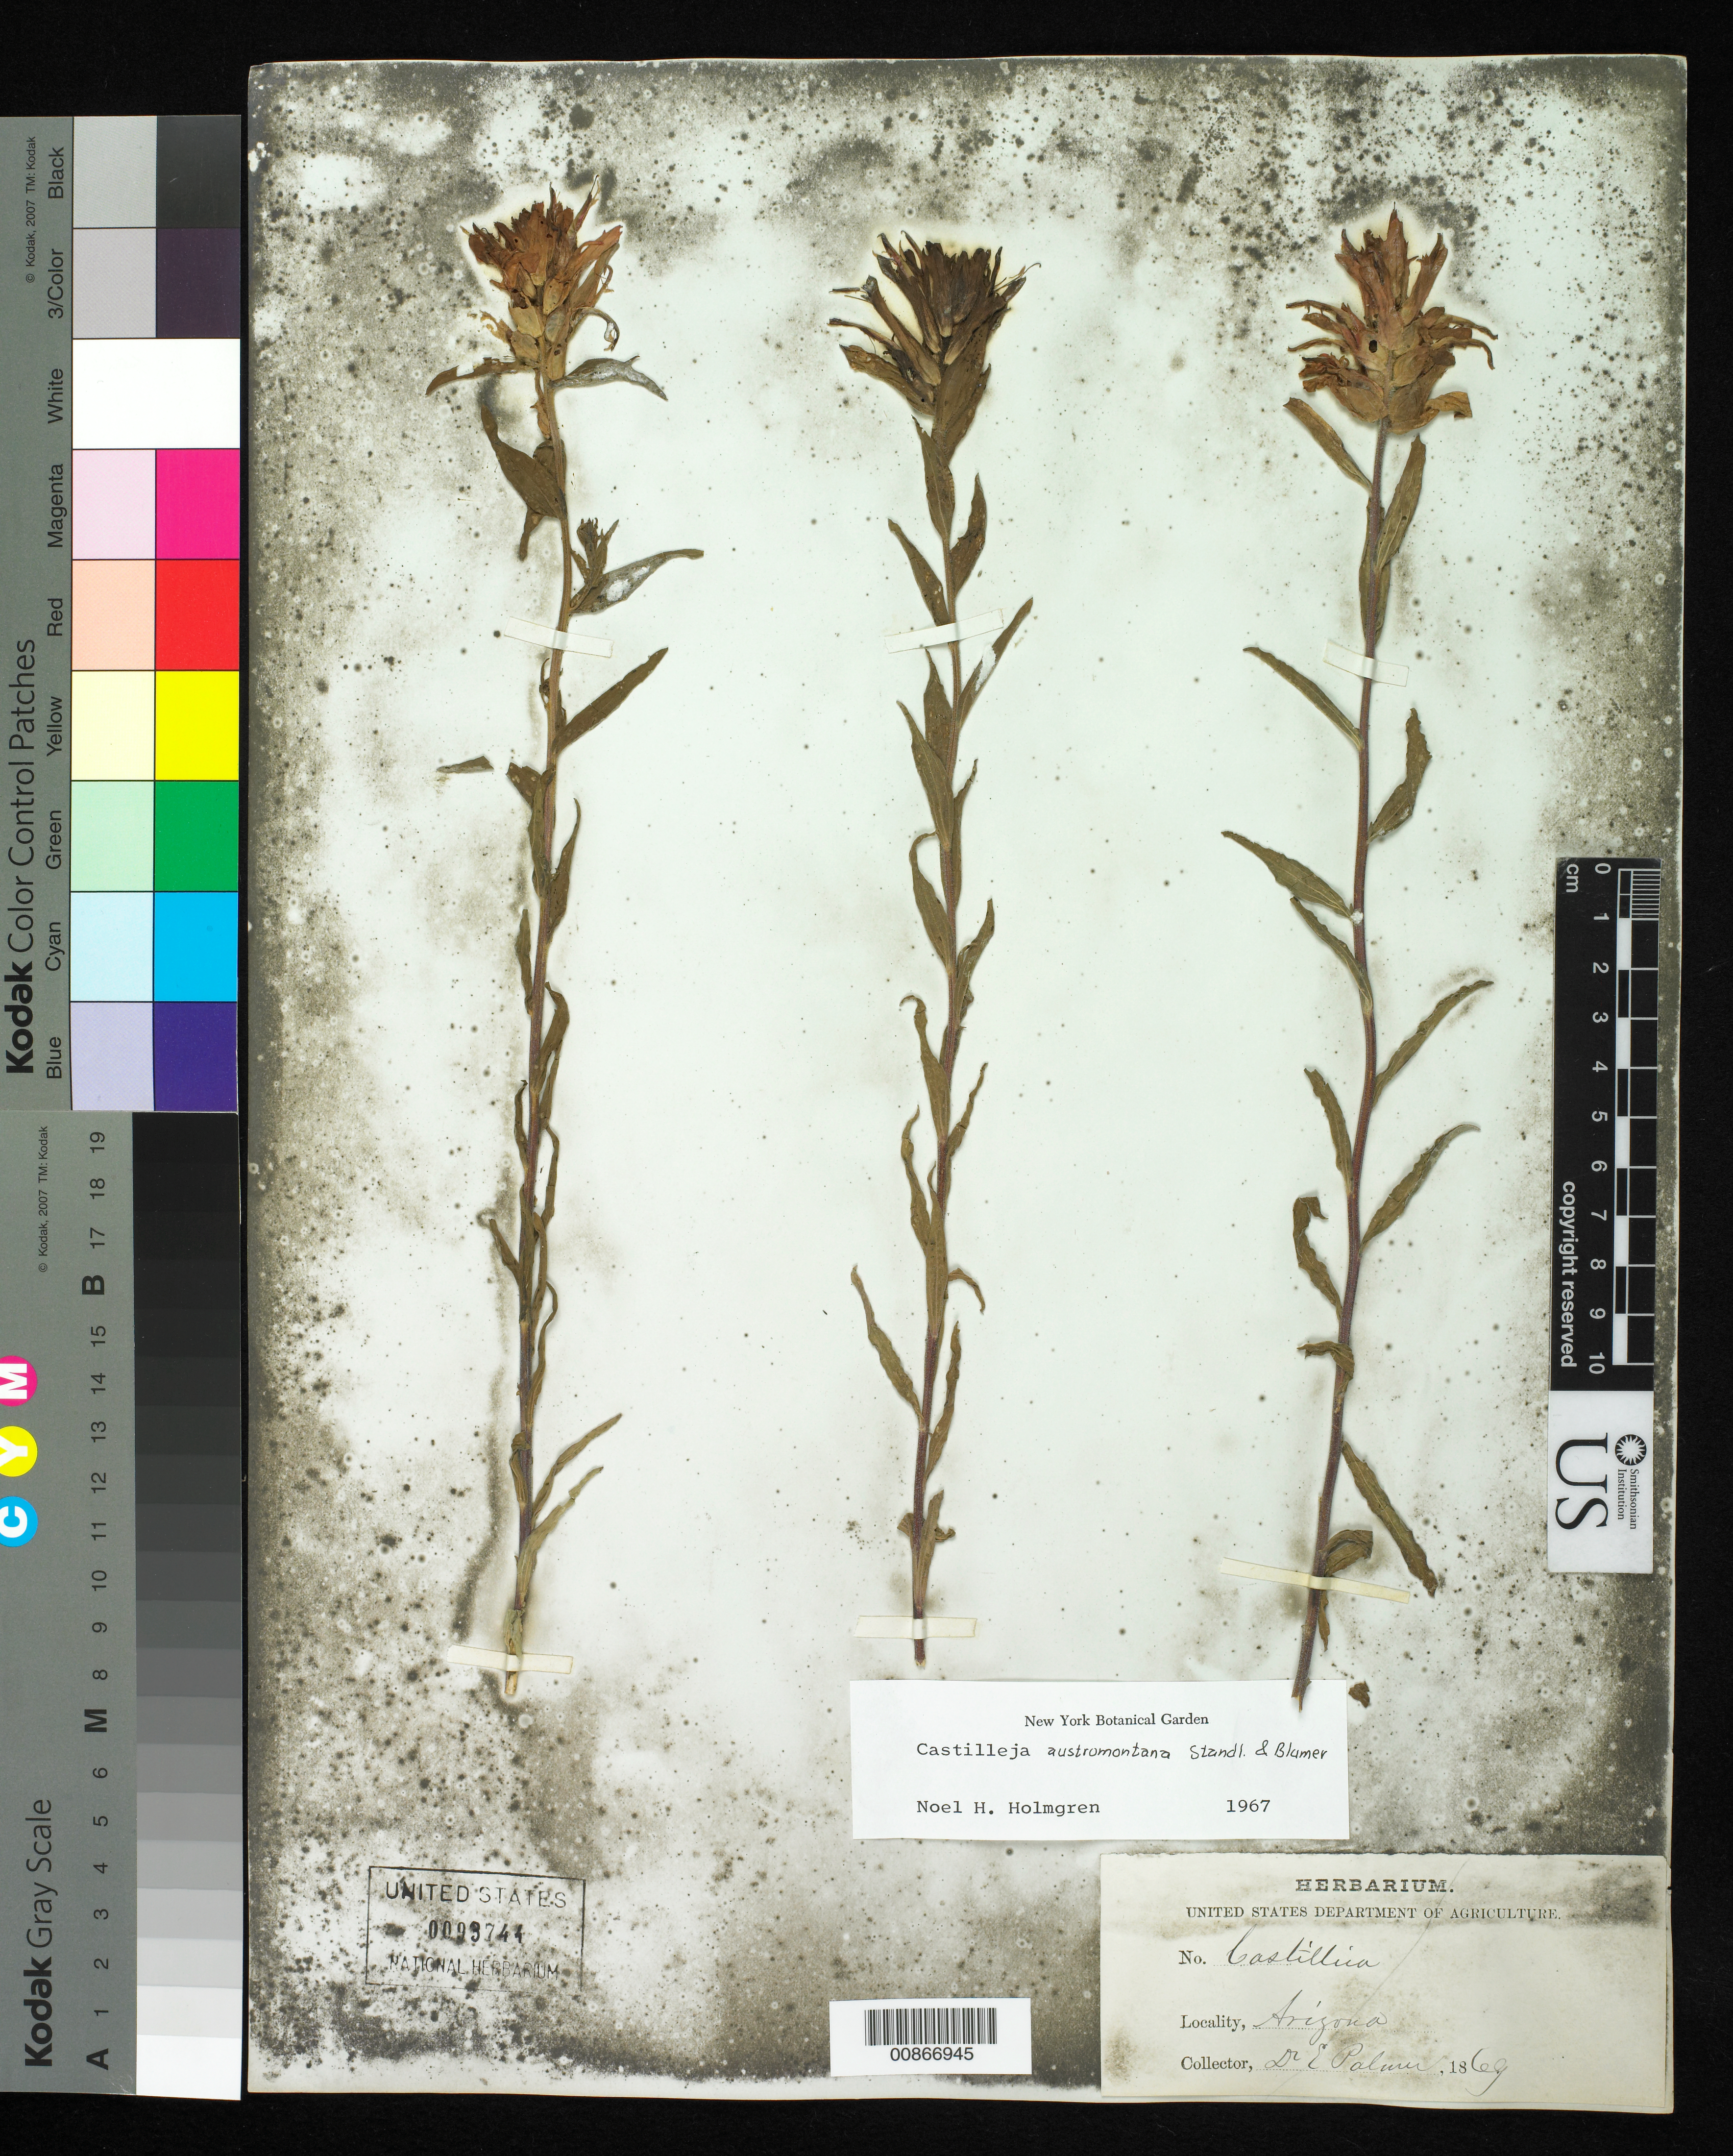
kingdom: Plantae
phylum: Tracheophyta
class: Magnoliopsida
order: Lamiales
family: Orobanchaceae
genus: Castilleja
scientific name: Castilleja austromontana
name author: Standl. & Blumer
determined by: Holmgren, N. H., (NY), New York Botanical Garden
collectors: E. Palmer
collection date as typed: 1869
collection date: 1869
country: United States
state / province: Arizona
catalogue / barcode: US 93744